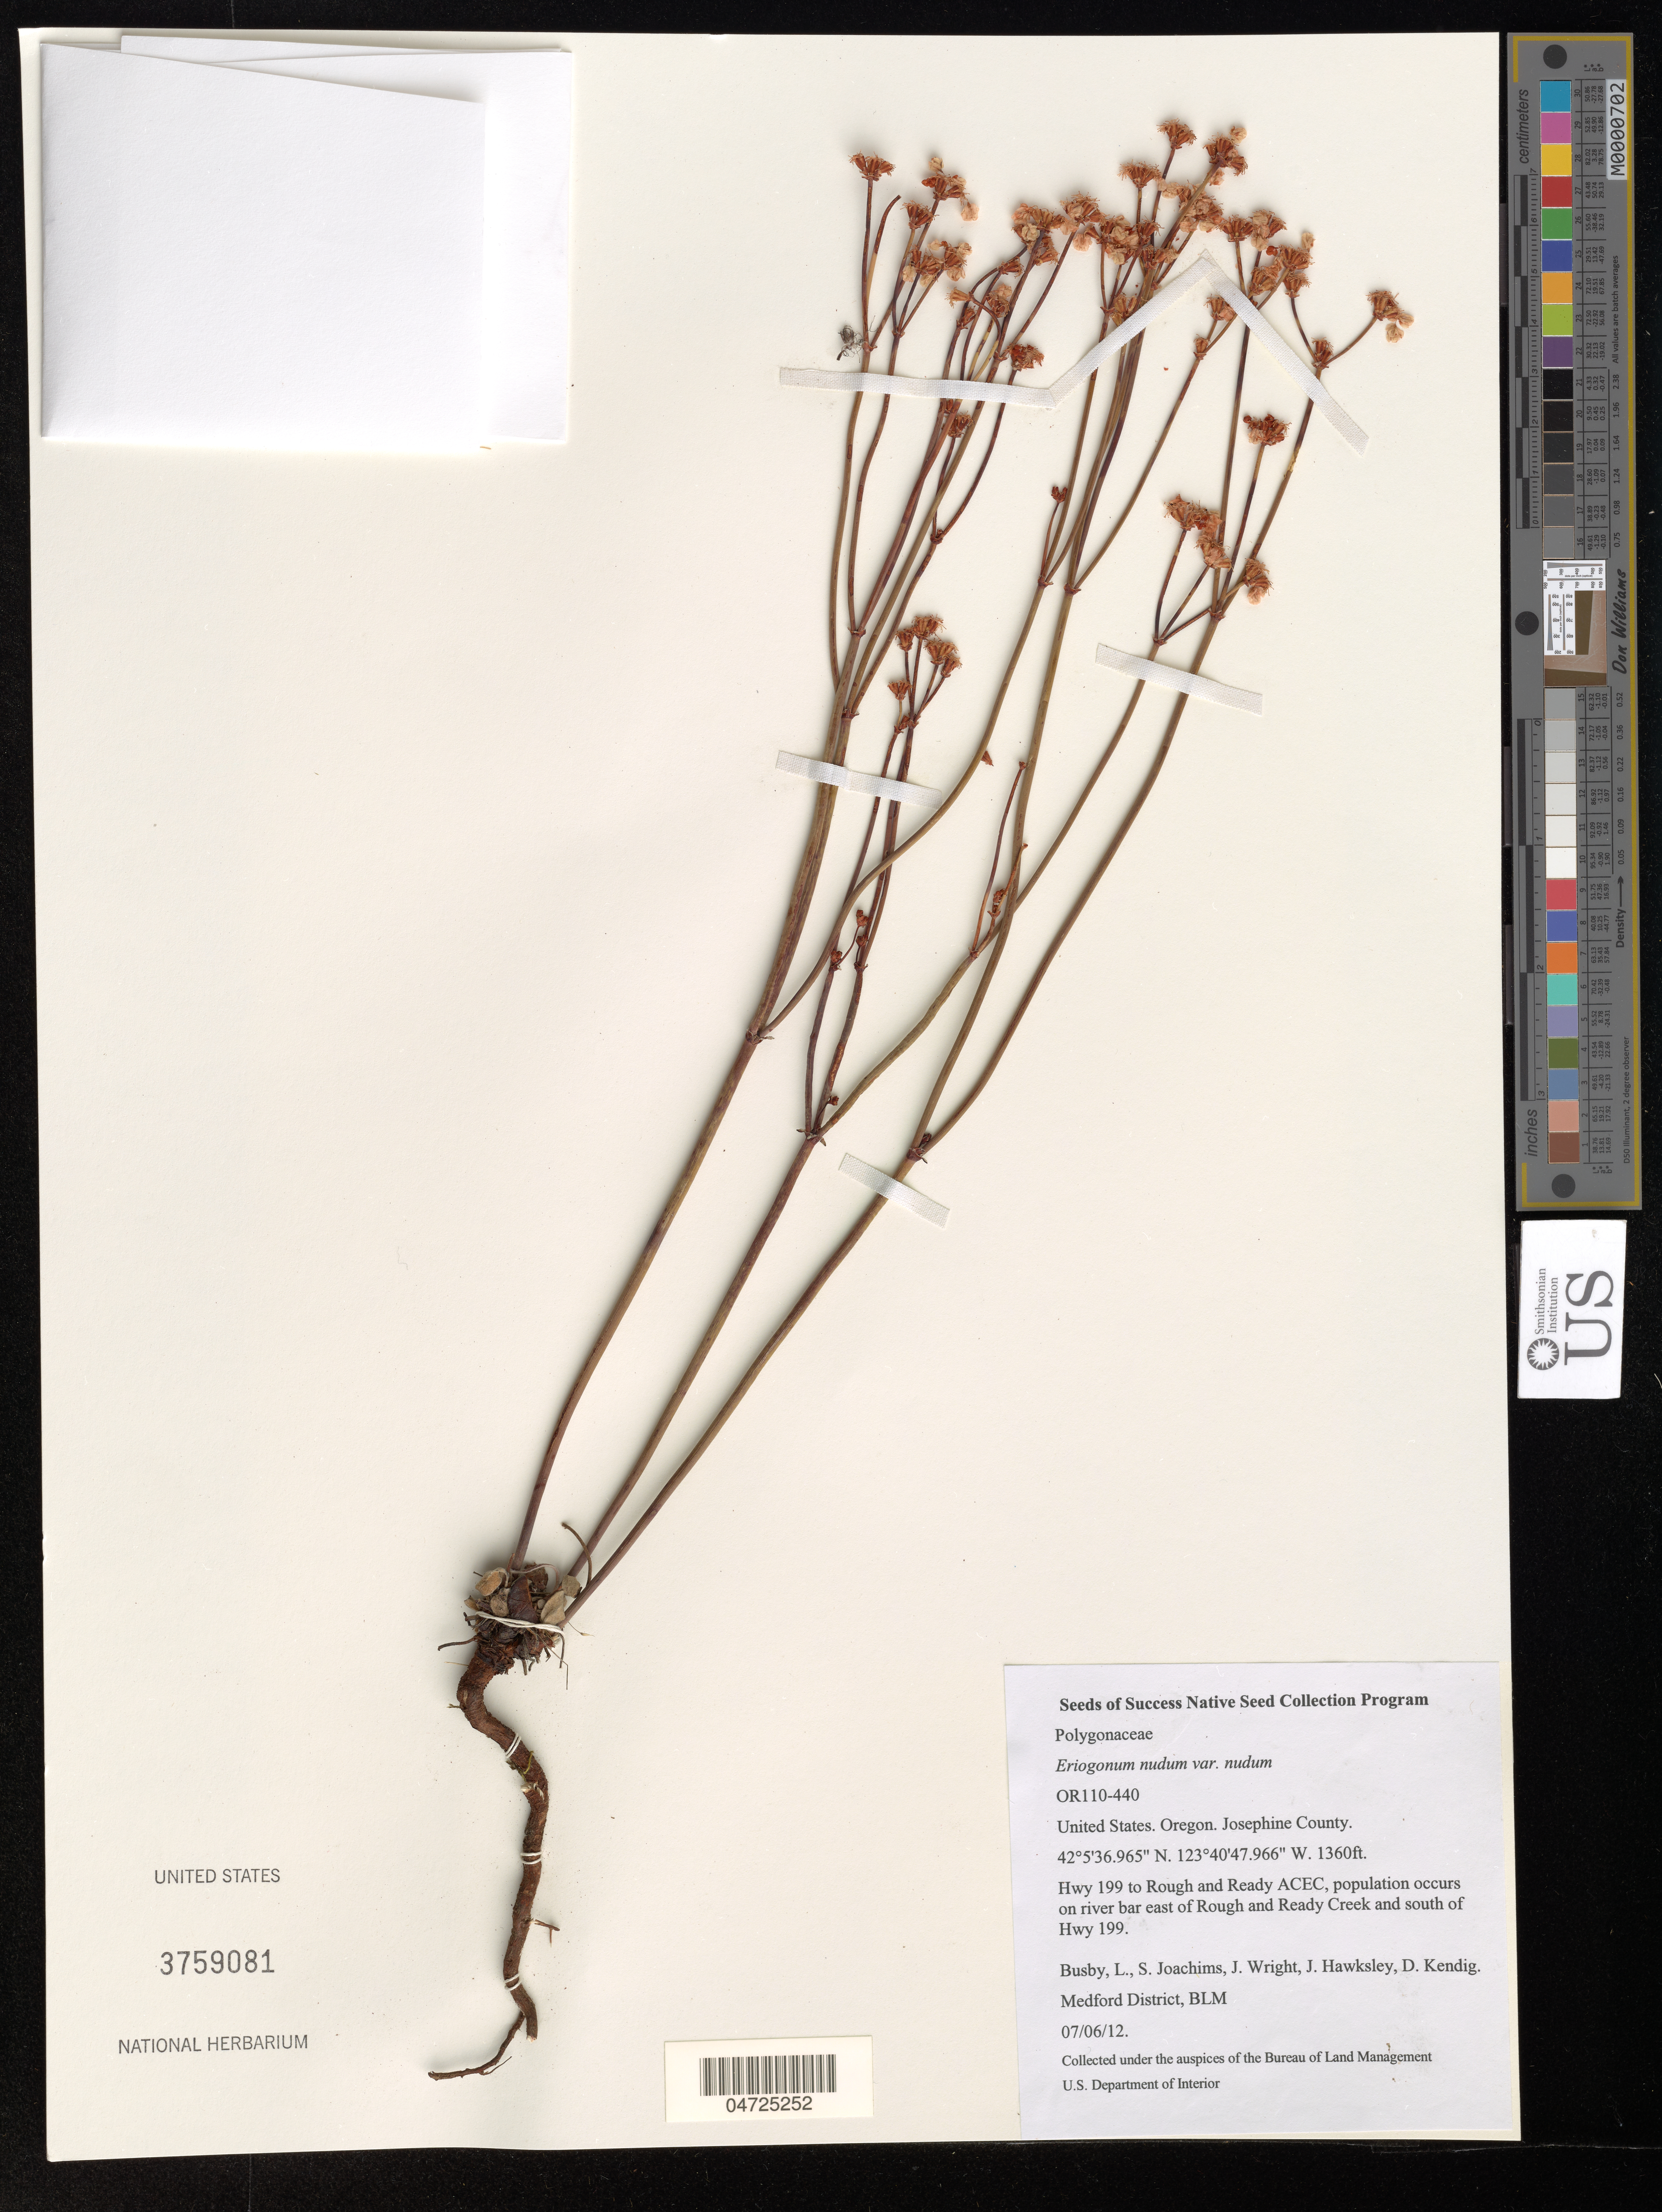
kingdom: Plantae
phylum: Tracheophyta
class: Magnoliopsida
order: Caryophyllales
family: Polygonaceae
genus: Eriogonum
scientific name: Eriogonum nudum var. nudum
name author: Douglas ex Benth.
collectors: L. Busby, S. Joachims, J. Wright, J. Hawksley & D. Kendig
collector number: OR110-440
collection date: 2012-07-06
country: United States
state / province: Oregon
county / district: Josephine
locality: Josephine County. Hwy 199 to Rough and Ready ACEC, population occurs on river bar east of Rough and Ready Creek and south of Hwy 199.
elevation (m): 415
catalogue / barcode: US 3759081